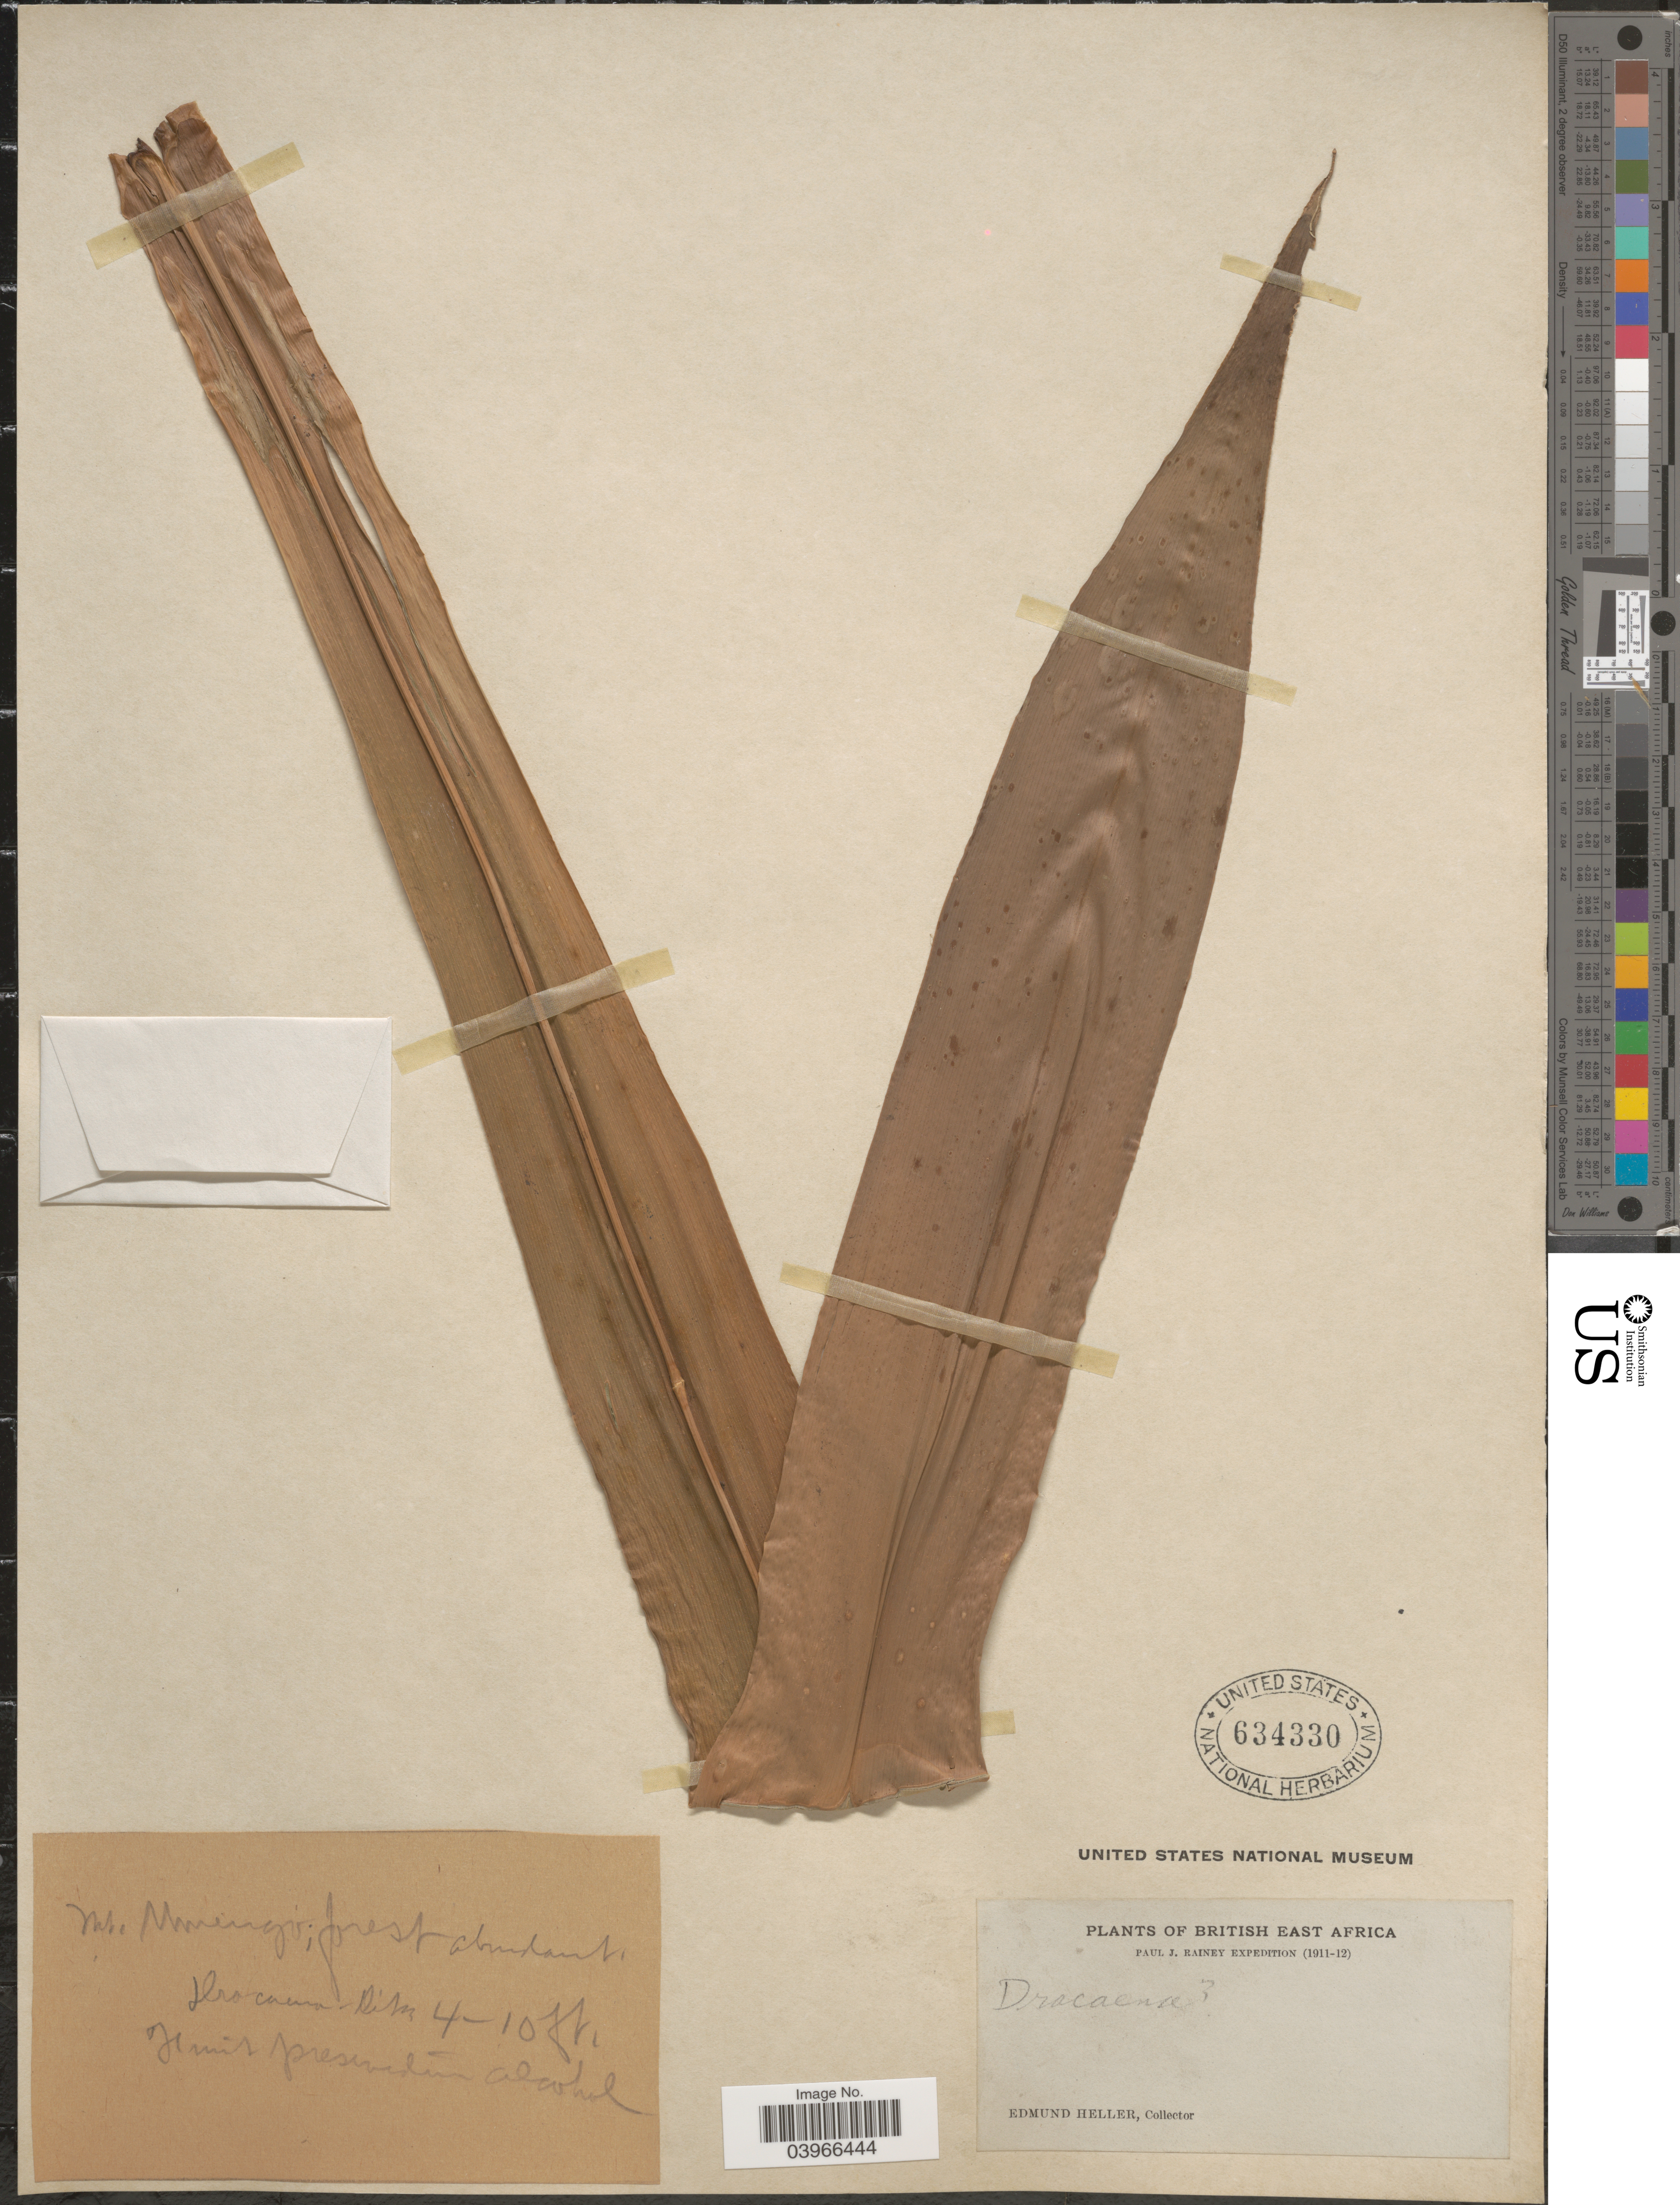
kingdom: Plantae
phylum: Tracheophyta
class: Liliopsida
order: Asparagales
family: Asparagaceae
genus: Dracaena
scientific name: Dracaena sp.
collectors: E. Heller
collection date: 1911/1912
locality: British East Africa. Mt. Umengo.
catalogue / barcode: US 634330